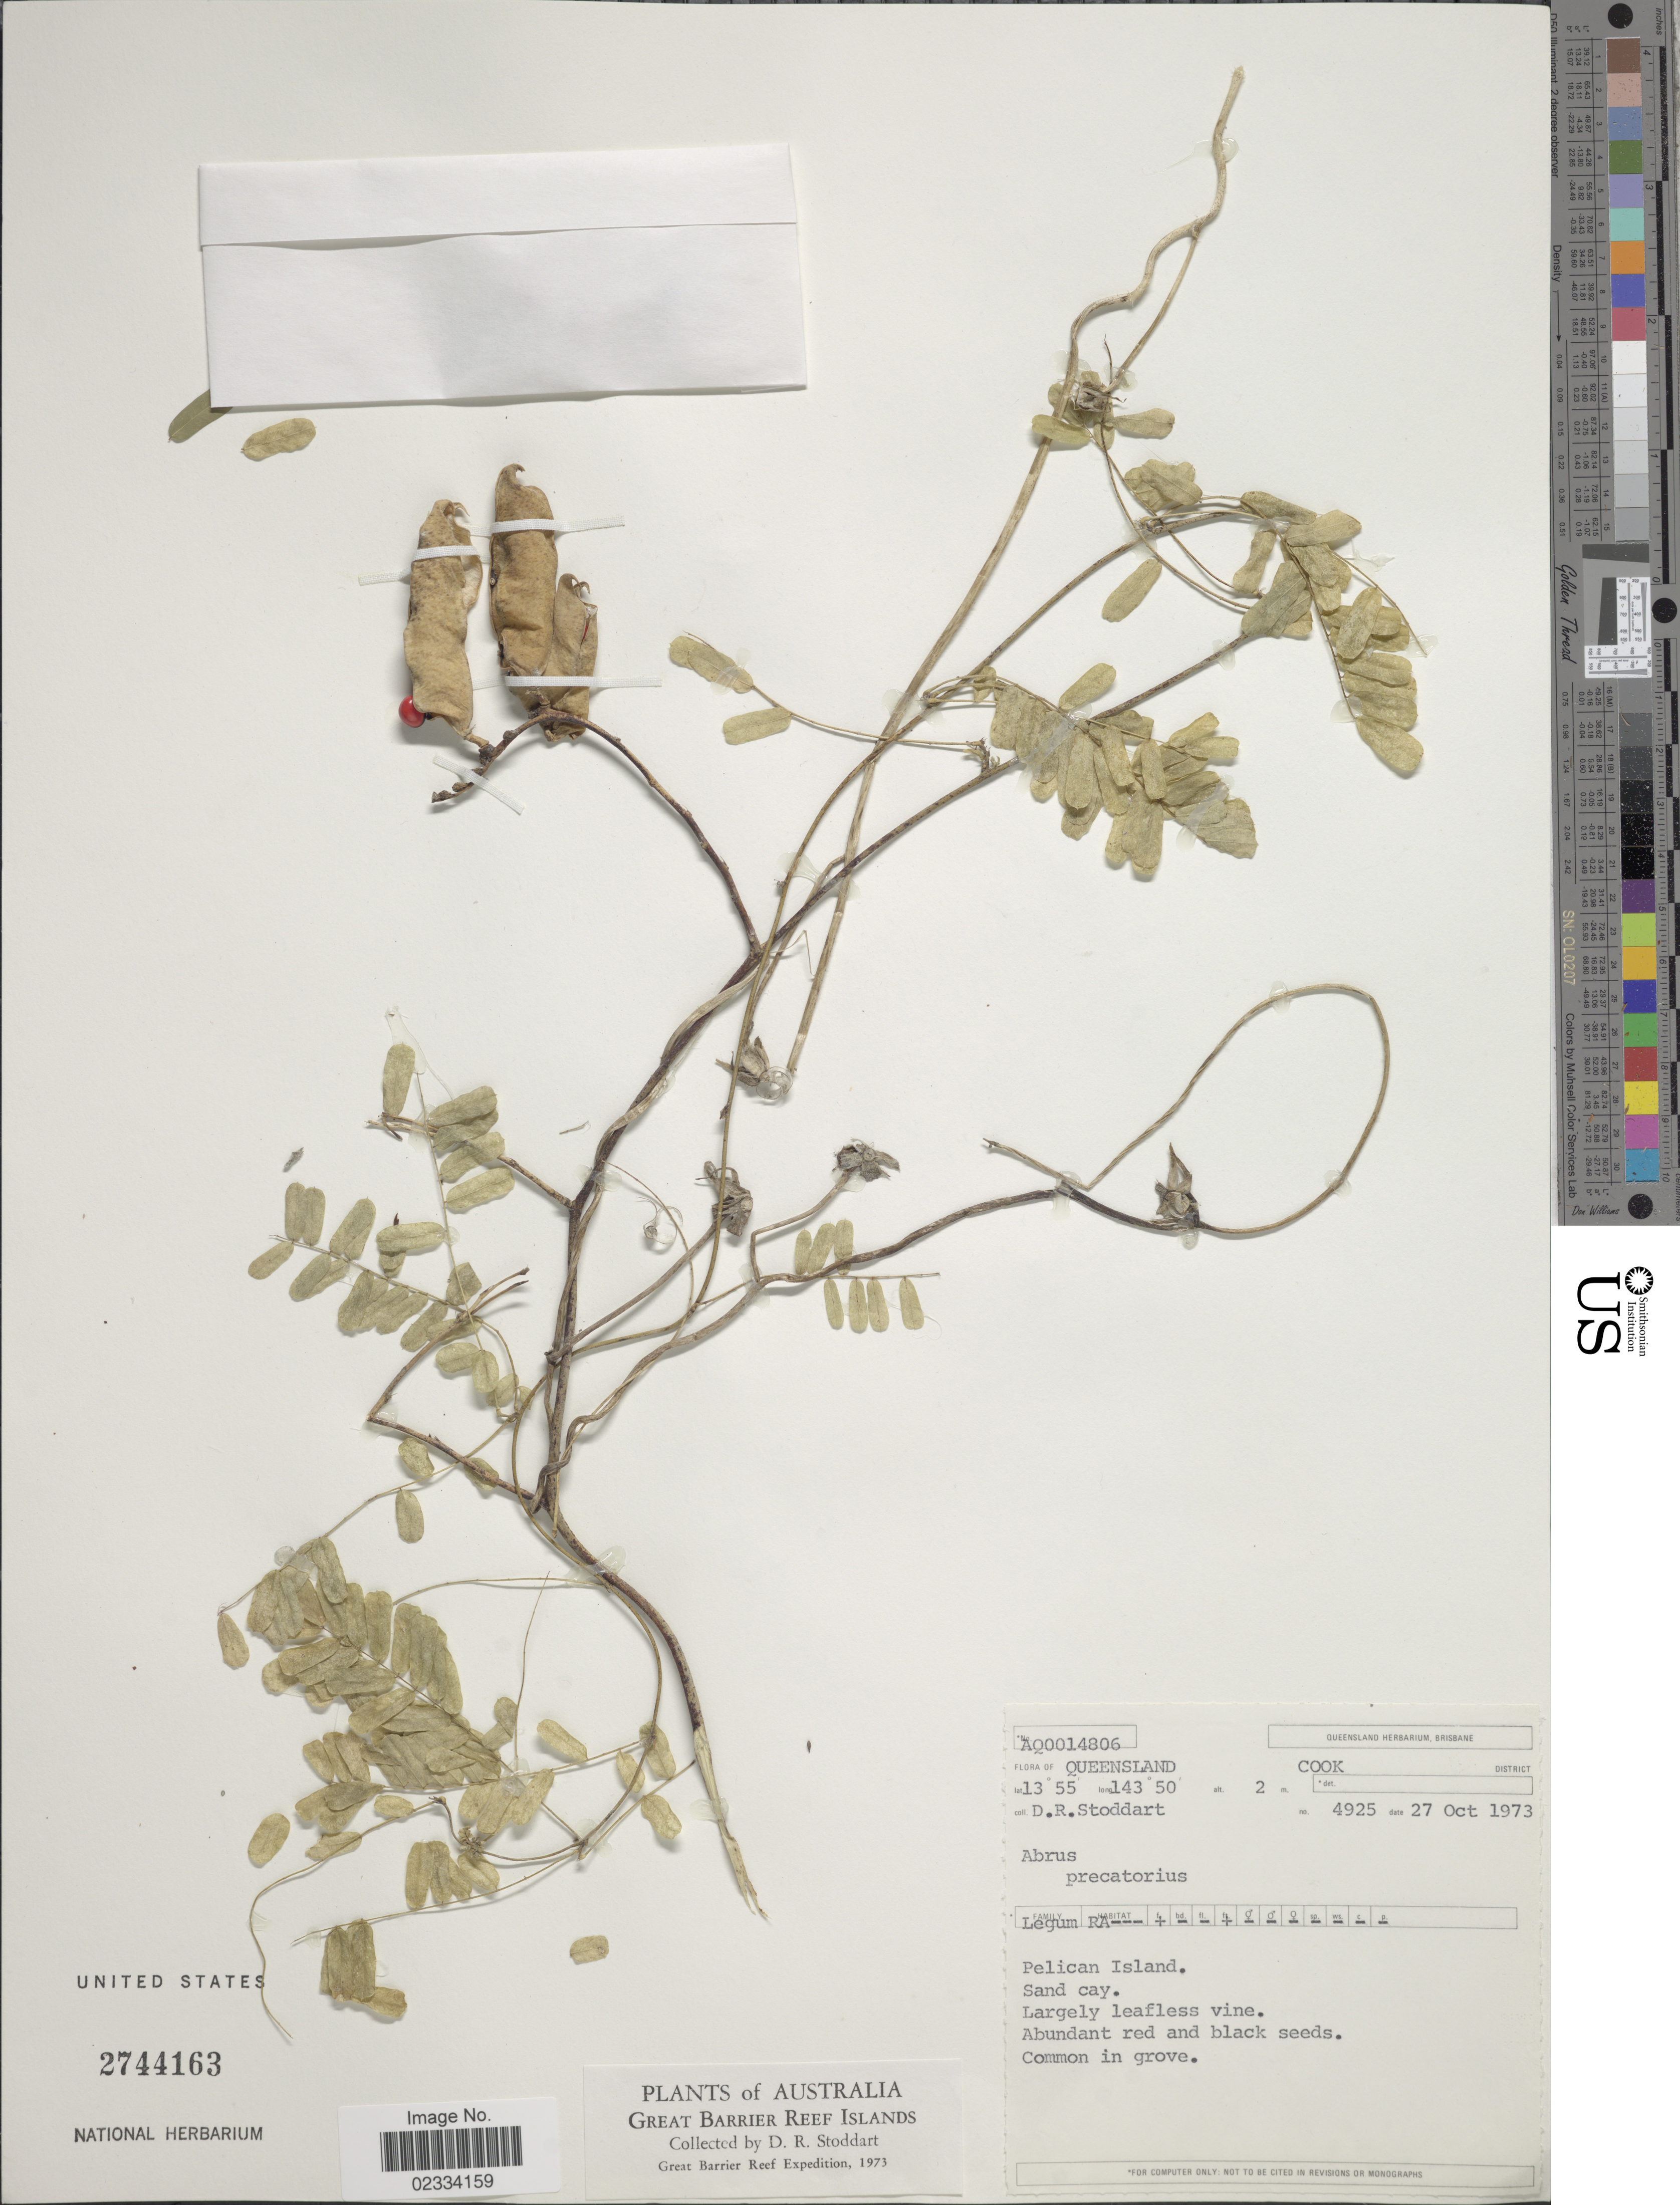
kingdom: Plantae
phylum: Tracheophyta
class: Magnoliopsida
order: Fabales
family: Fabaceae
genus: Abrus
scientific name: Abrus sp.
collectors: D. R. Stoddart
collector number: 4925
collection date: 1973-10-27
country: Australia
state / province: Queensland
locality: Great Barrier Reef Islands. Cook District. Pelican Island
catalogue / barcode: US 2744163